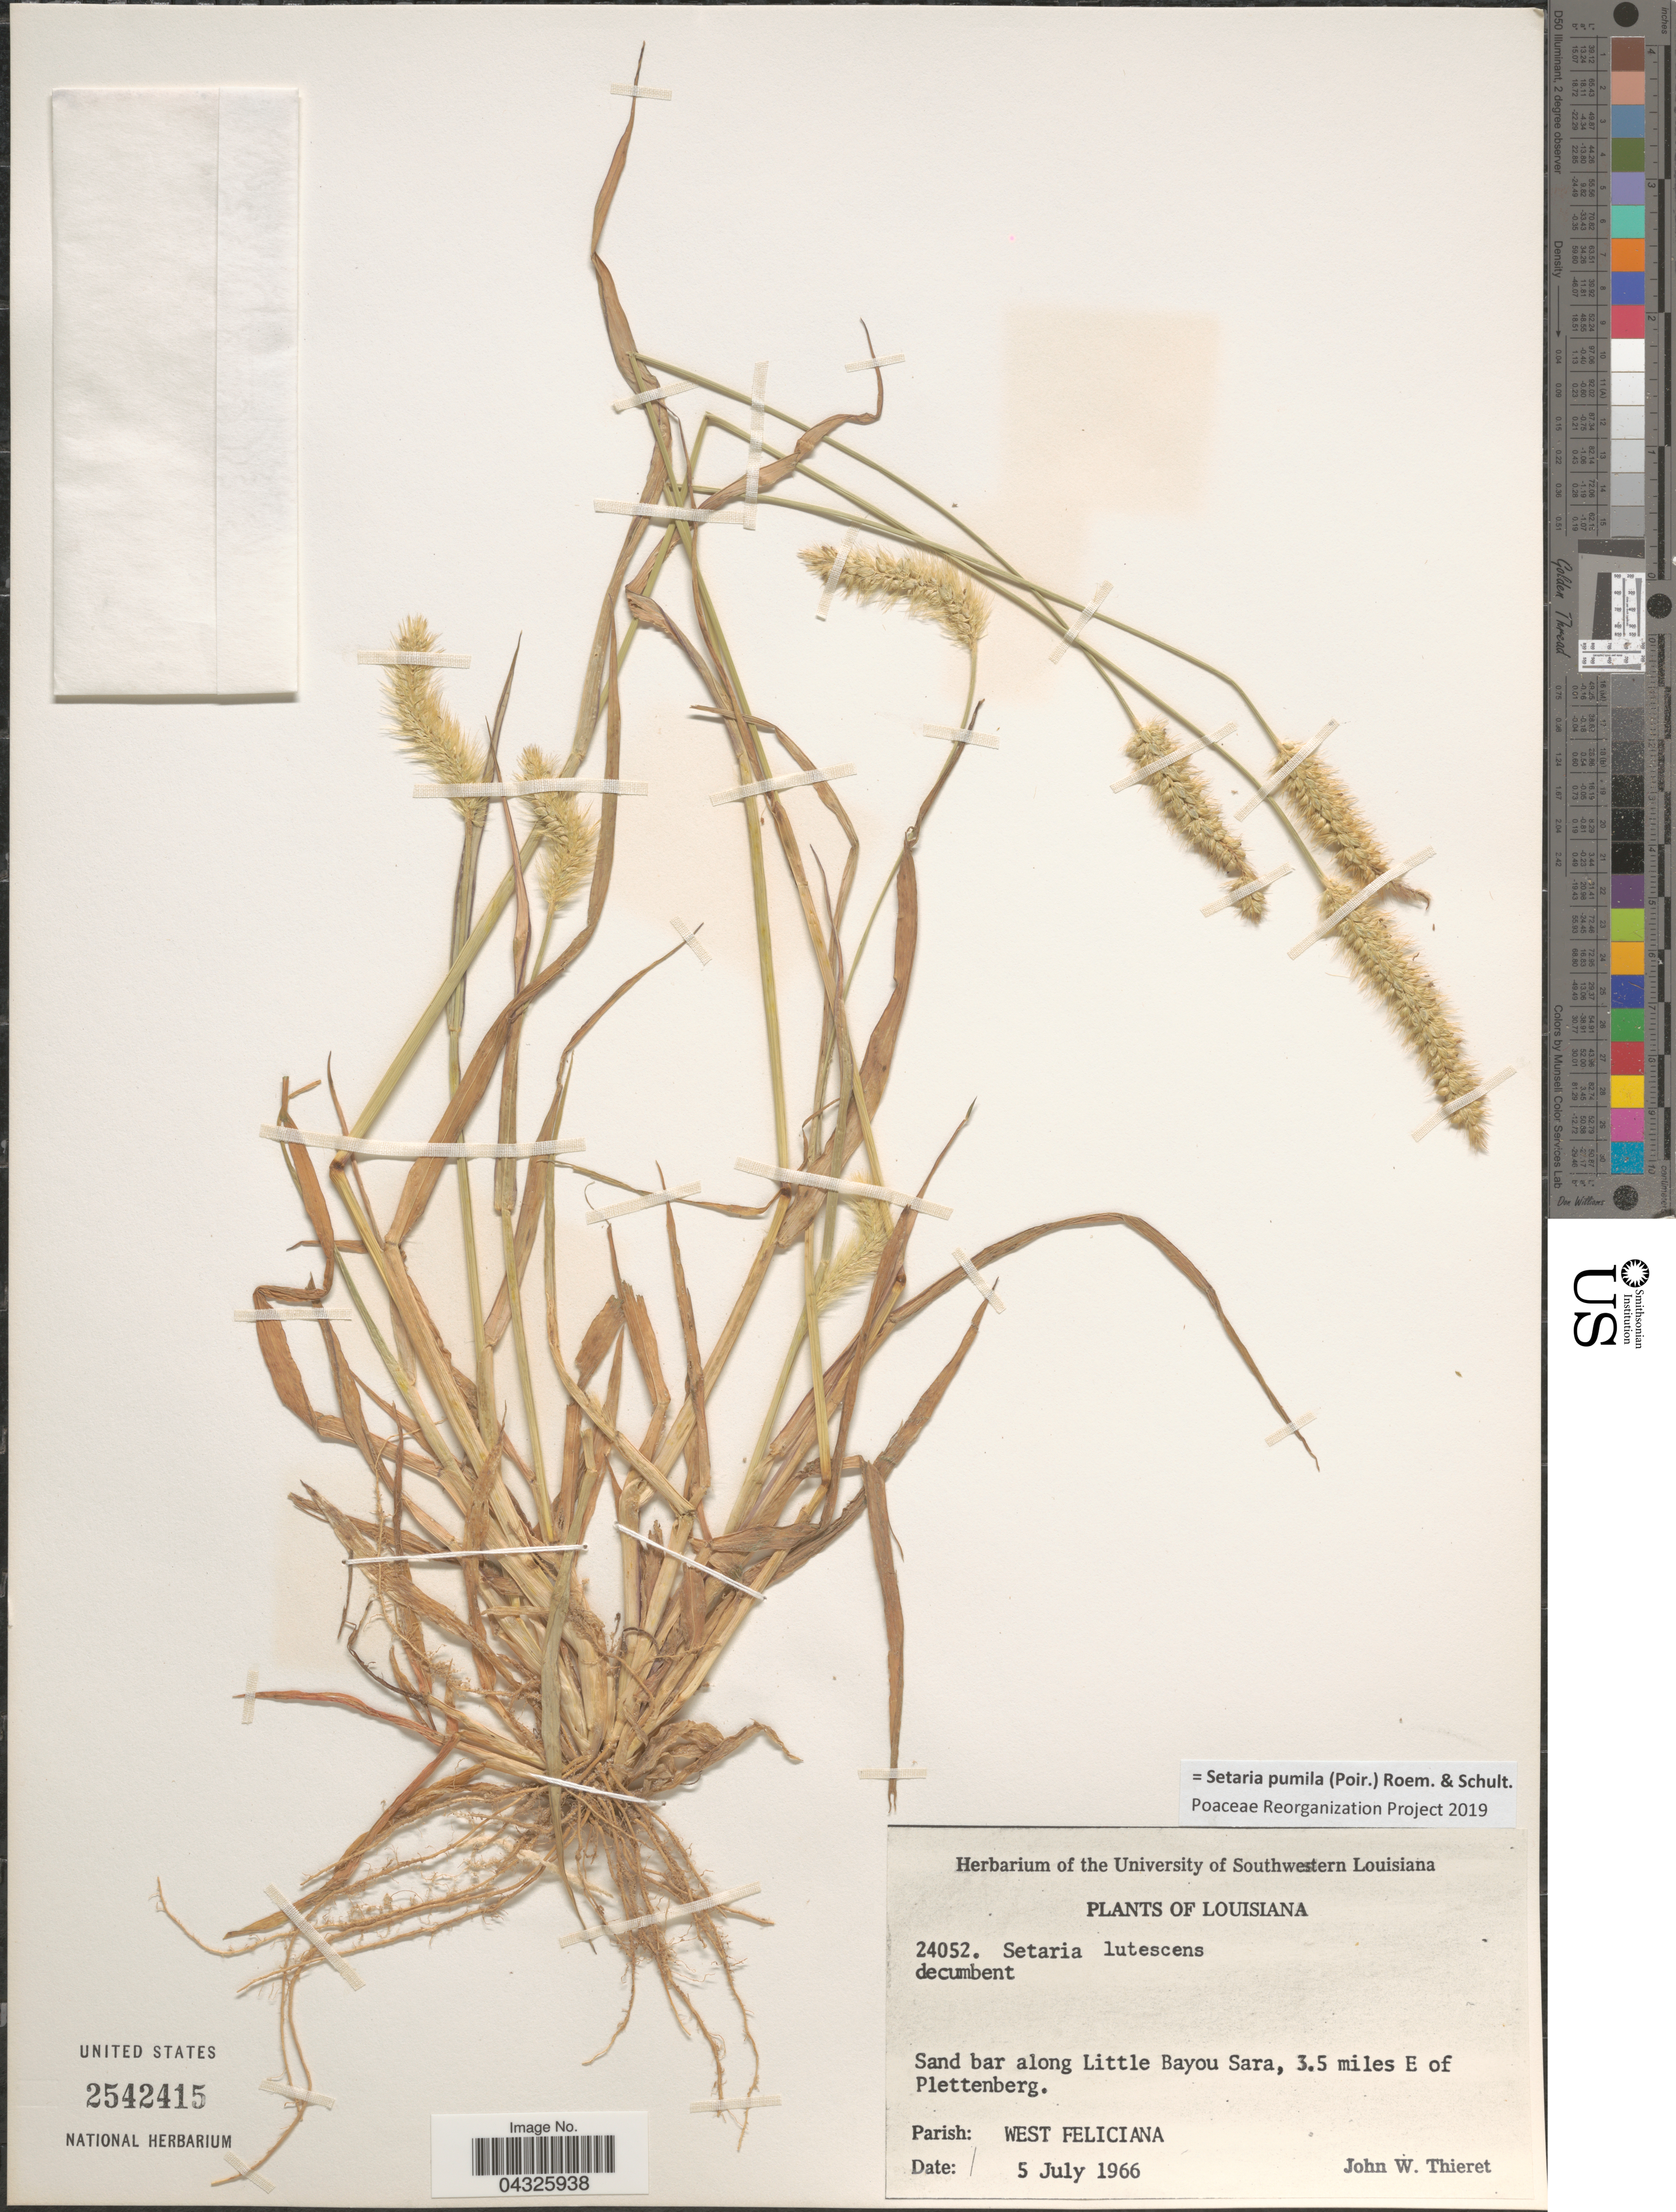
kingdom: Plantae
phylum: Tracheophyta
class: Liliopsida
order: Poales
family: Poaceae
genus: Setaria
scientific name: Setaria pumila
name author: (Poir.) Roem. & Schult.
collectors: J. W. Thieret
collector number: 24052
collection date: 1966-07-05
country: United States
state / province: Louisiana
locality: Sand bar along Little Bayou Sara, 3.5 miles E of Plettenberg. Parish: West Feliciana.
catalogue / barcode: US 2542415